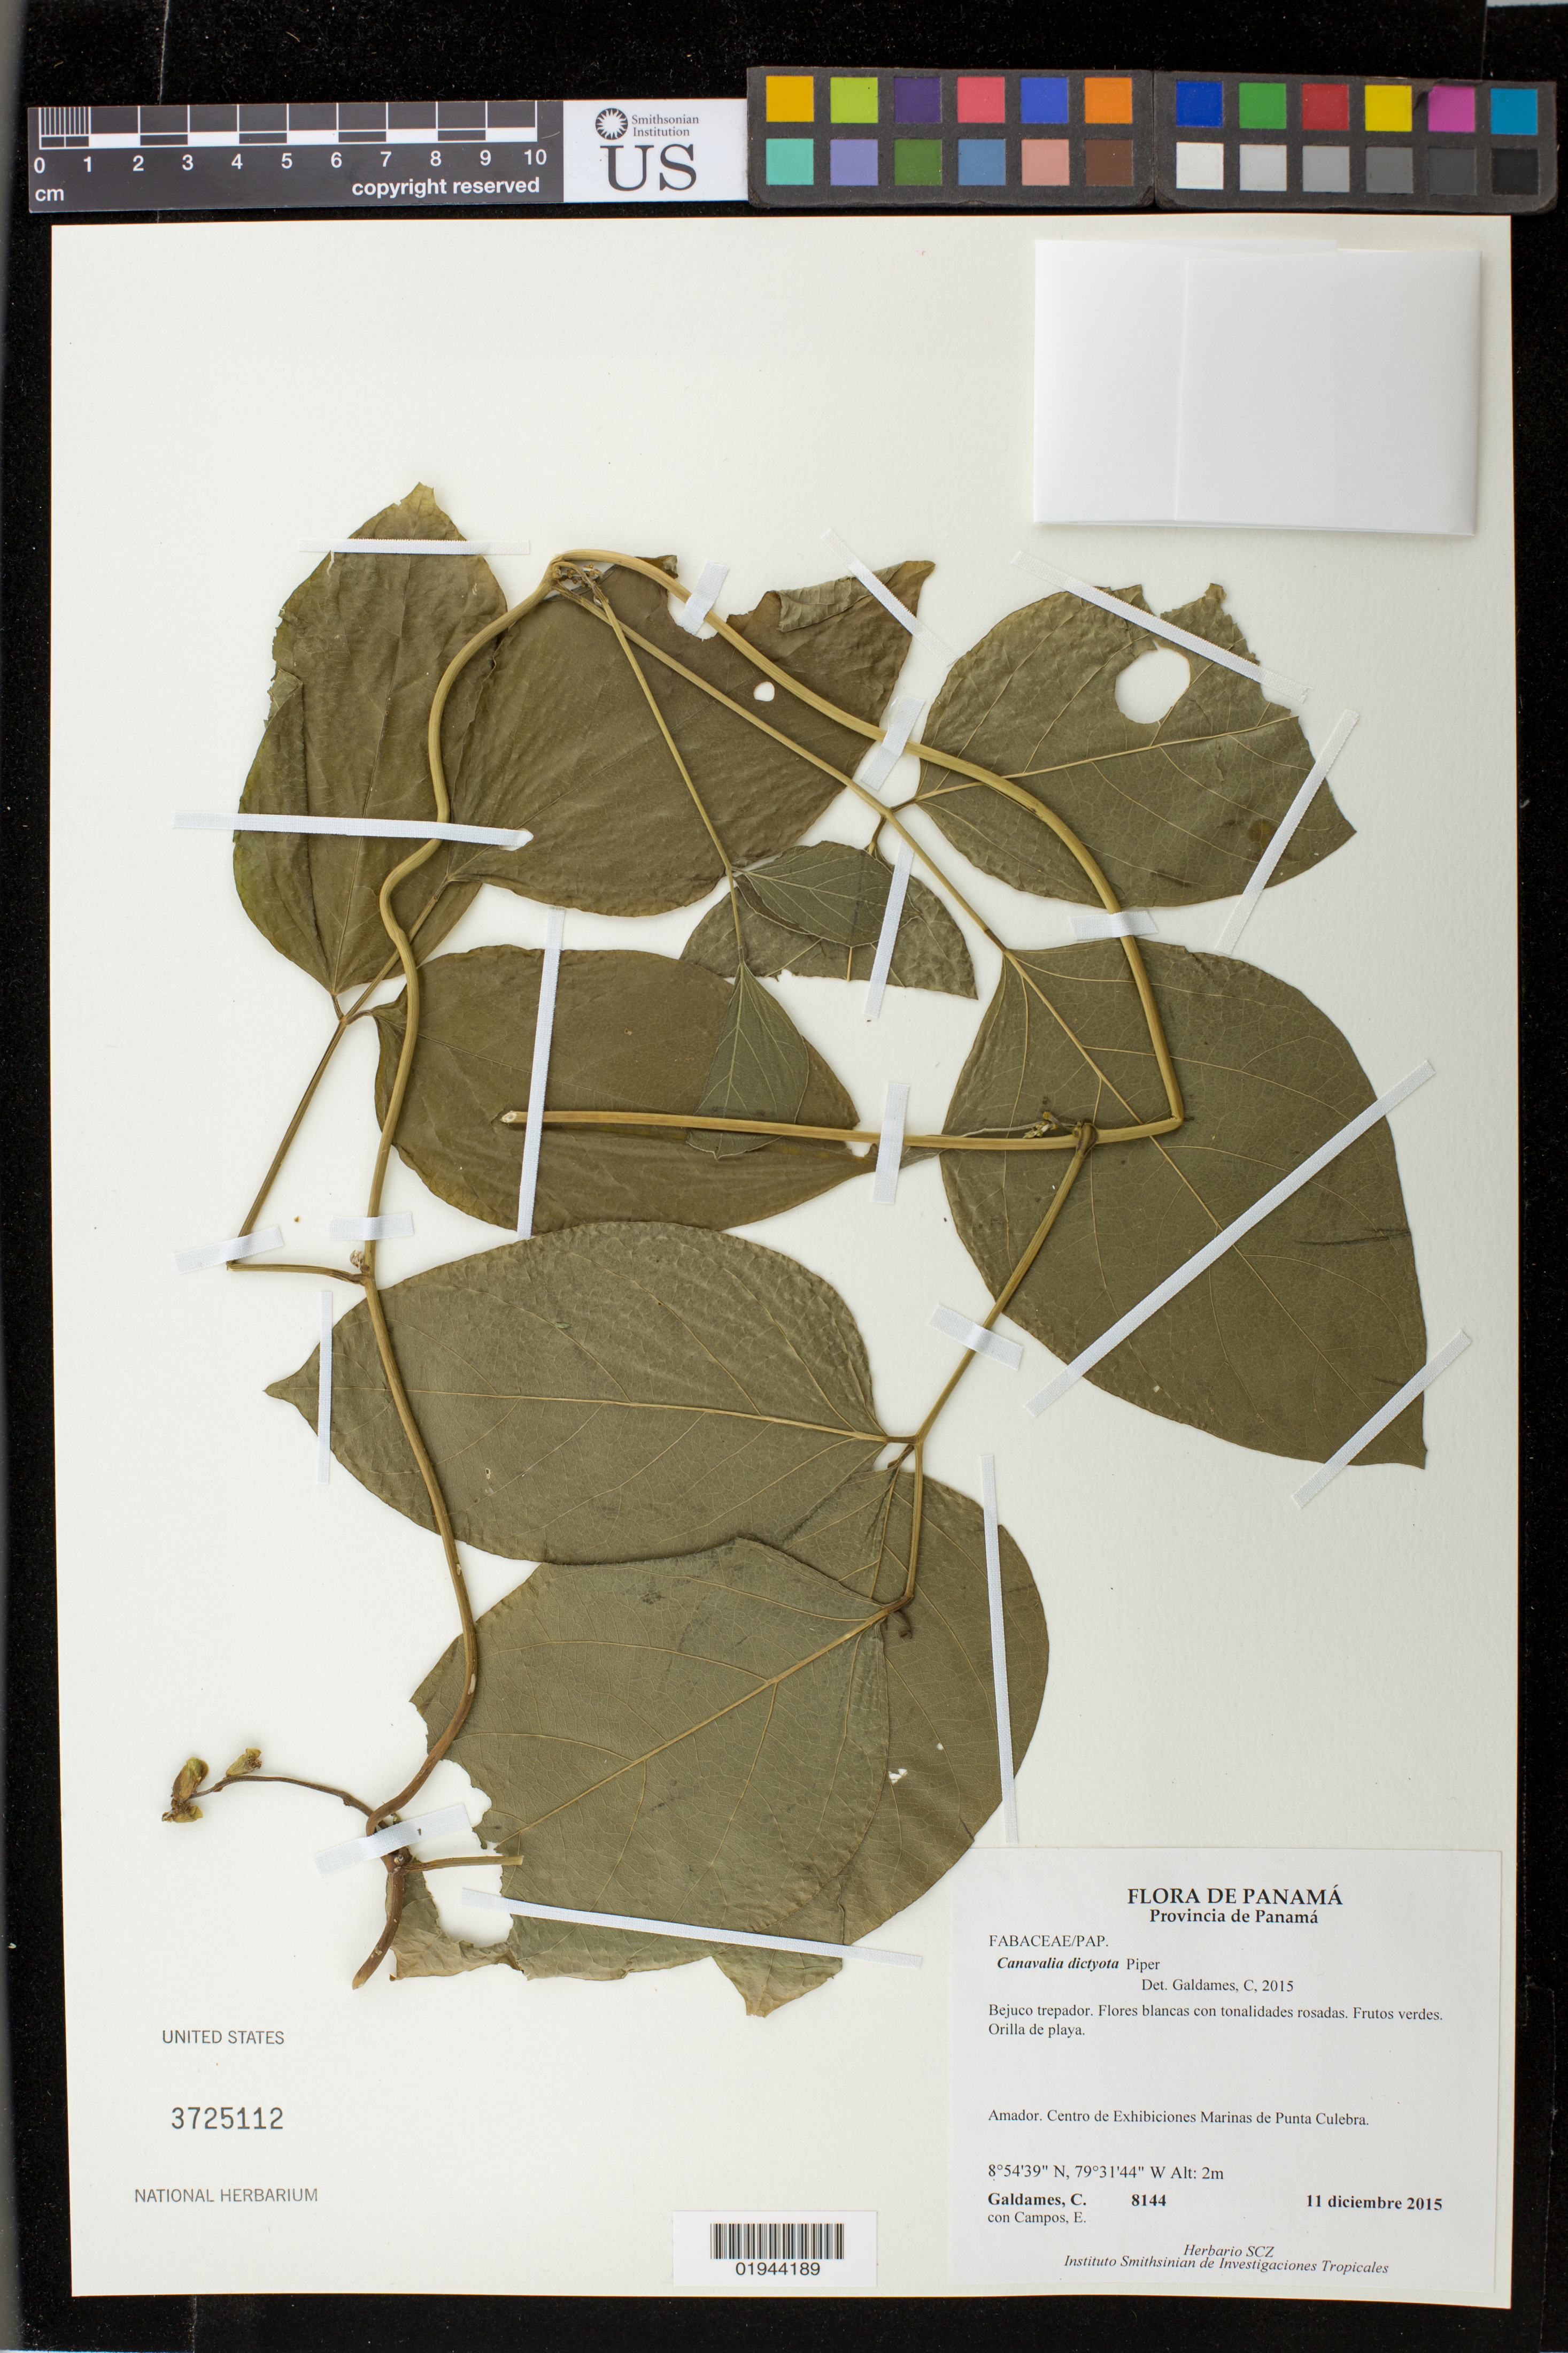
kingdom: Plantae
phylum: Tracheophyta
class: Magnoliopsida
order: Fabales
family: Fabaceae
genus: Canavalia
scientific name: Canavalia dictyota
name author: Piper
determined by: Galdames, C.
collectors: C. Galdames & E. Campos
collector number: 8144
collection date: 2015-12-11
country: Panama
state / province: Panamá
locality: Amador. Centro de Exhibiciones Marinas de Punta Culebra.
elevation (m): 2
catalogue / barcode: US 3725112